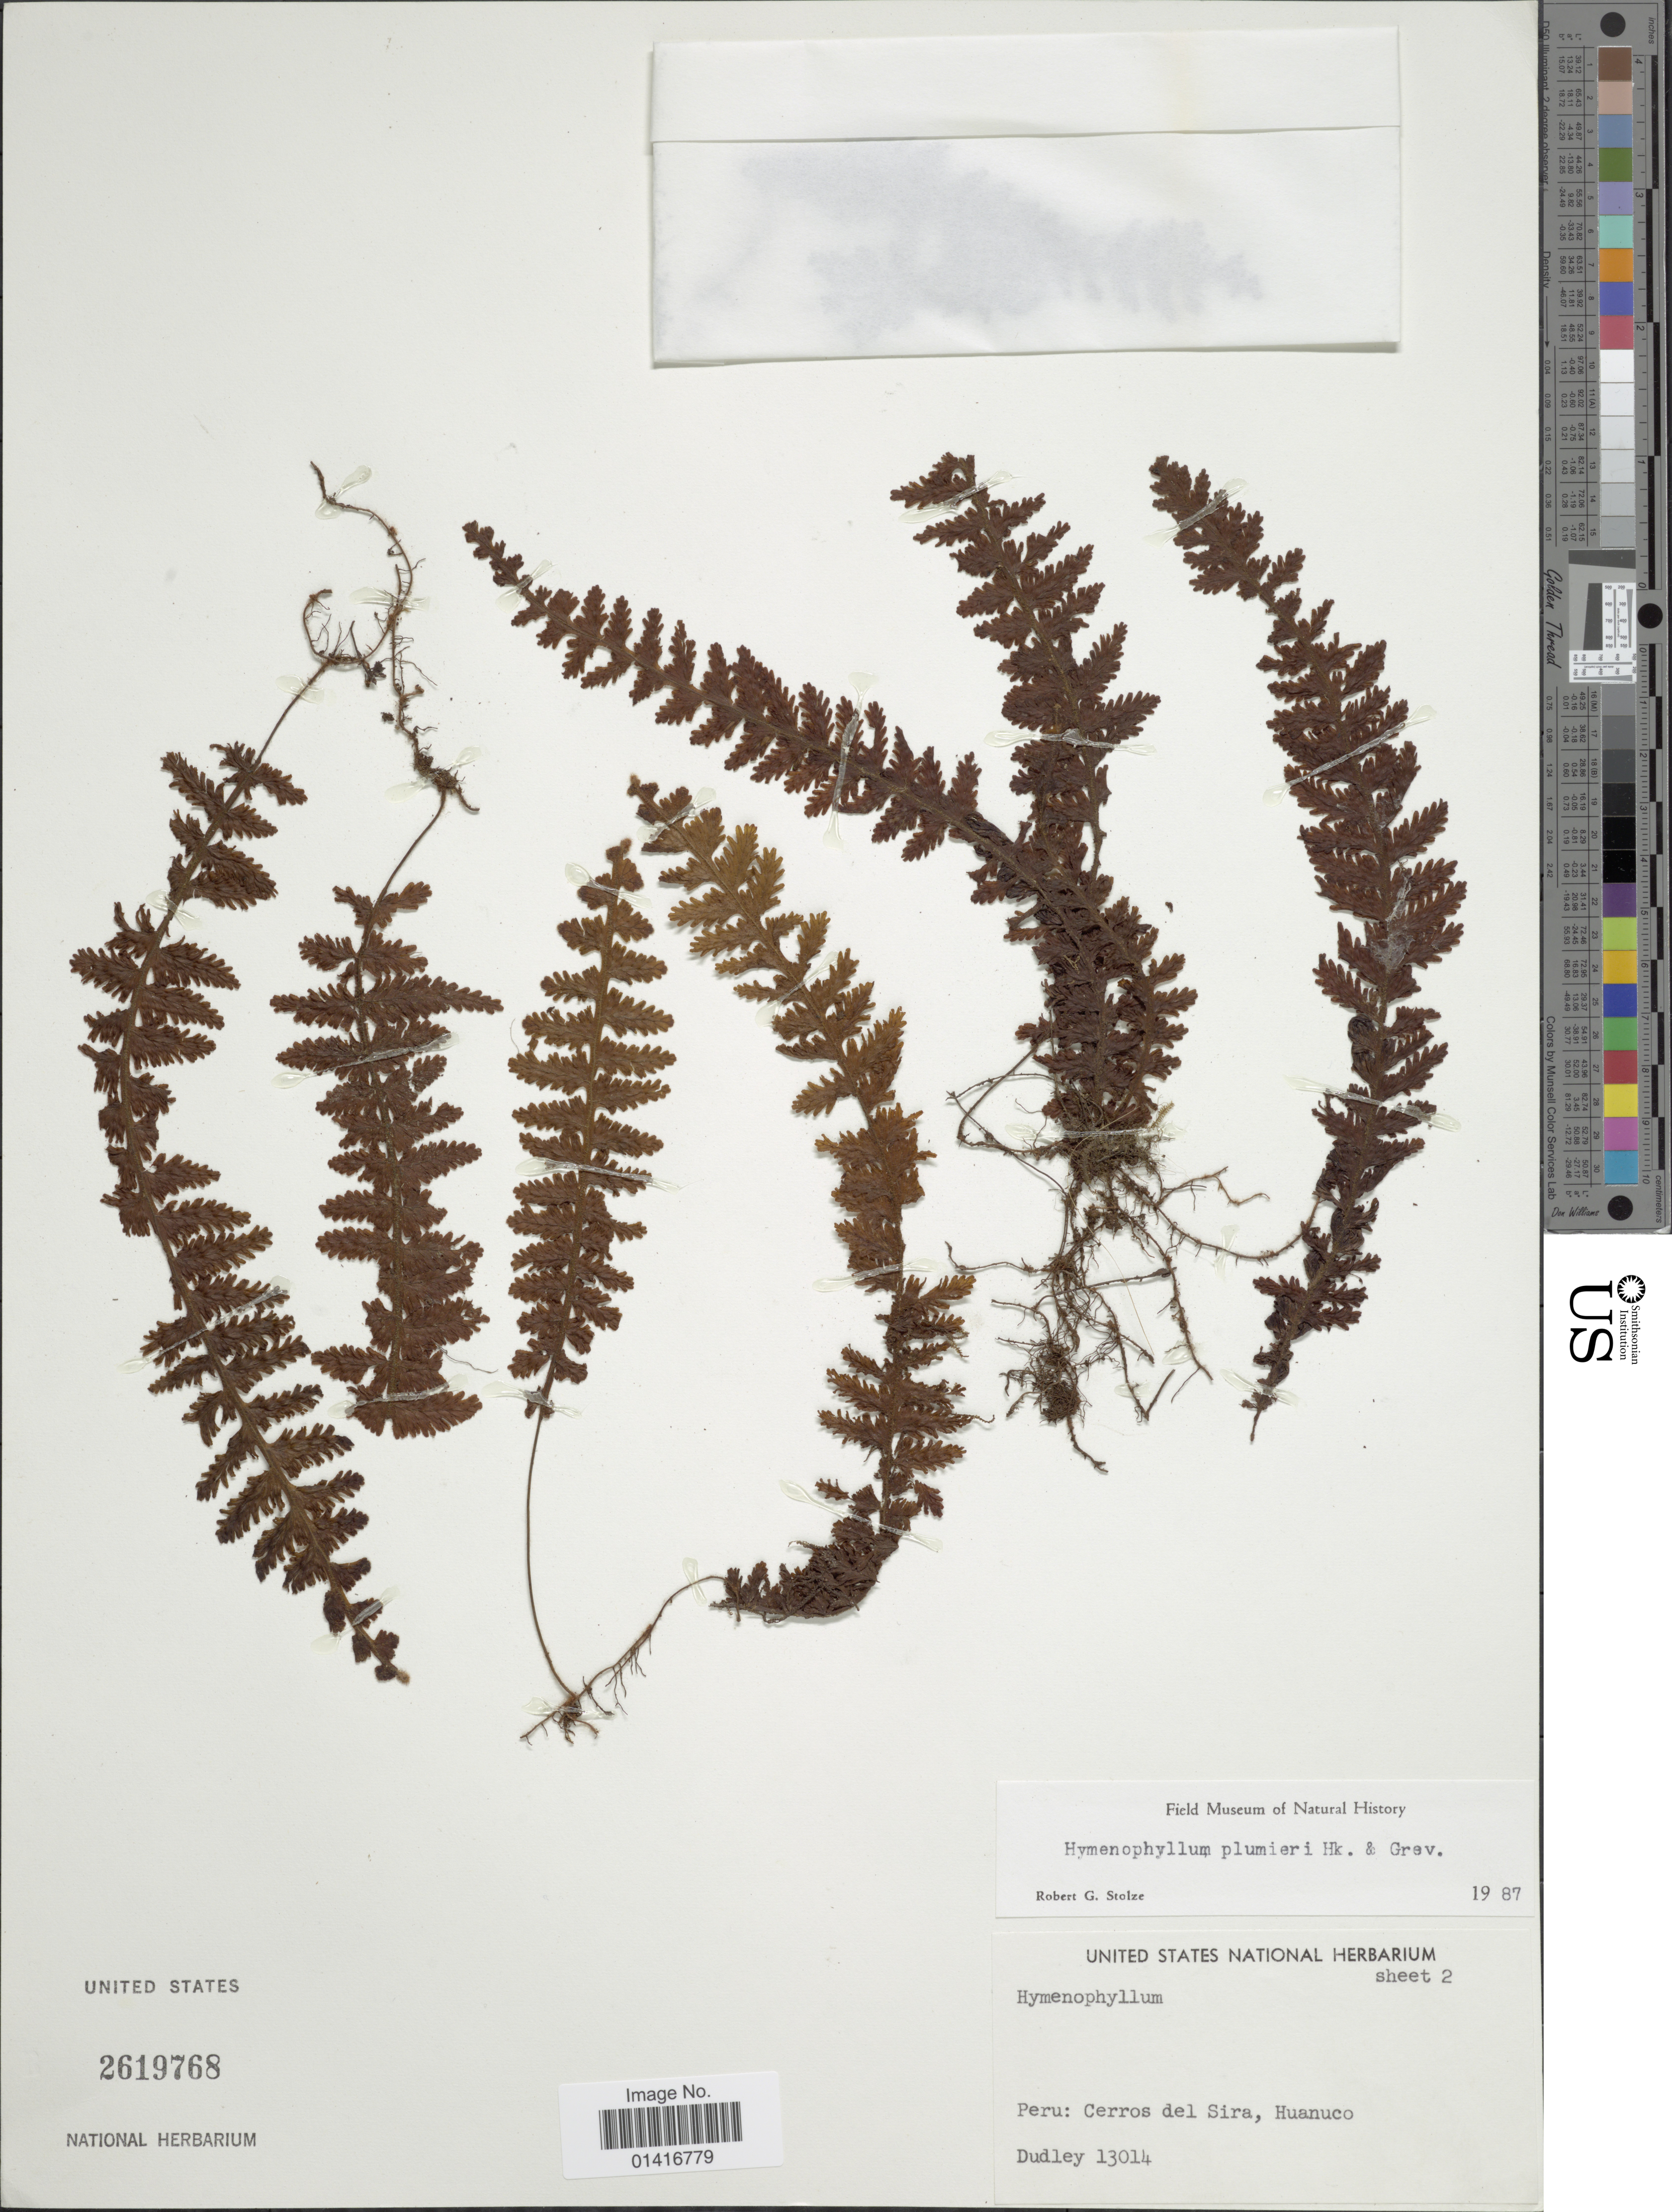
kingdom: Plantae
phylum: Tracheophyta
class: Polypodiopsida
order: Hymenophyllales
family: Hymenophyllaceae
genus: Hymenophyllum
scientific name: Hymenophyllum plumieri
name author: Hook. & Grev.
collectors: Dudley, --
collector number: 13014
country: Peru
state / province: Huánuco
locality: Cerros del Sira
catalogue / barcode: US 2619768